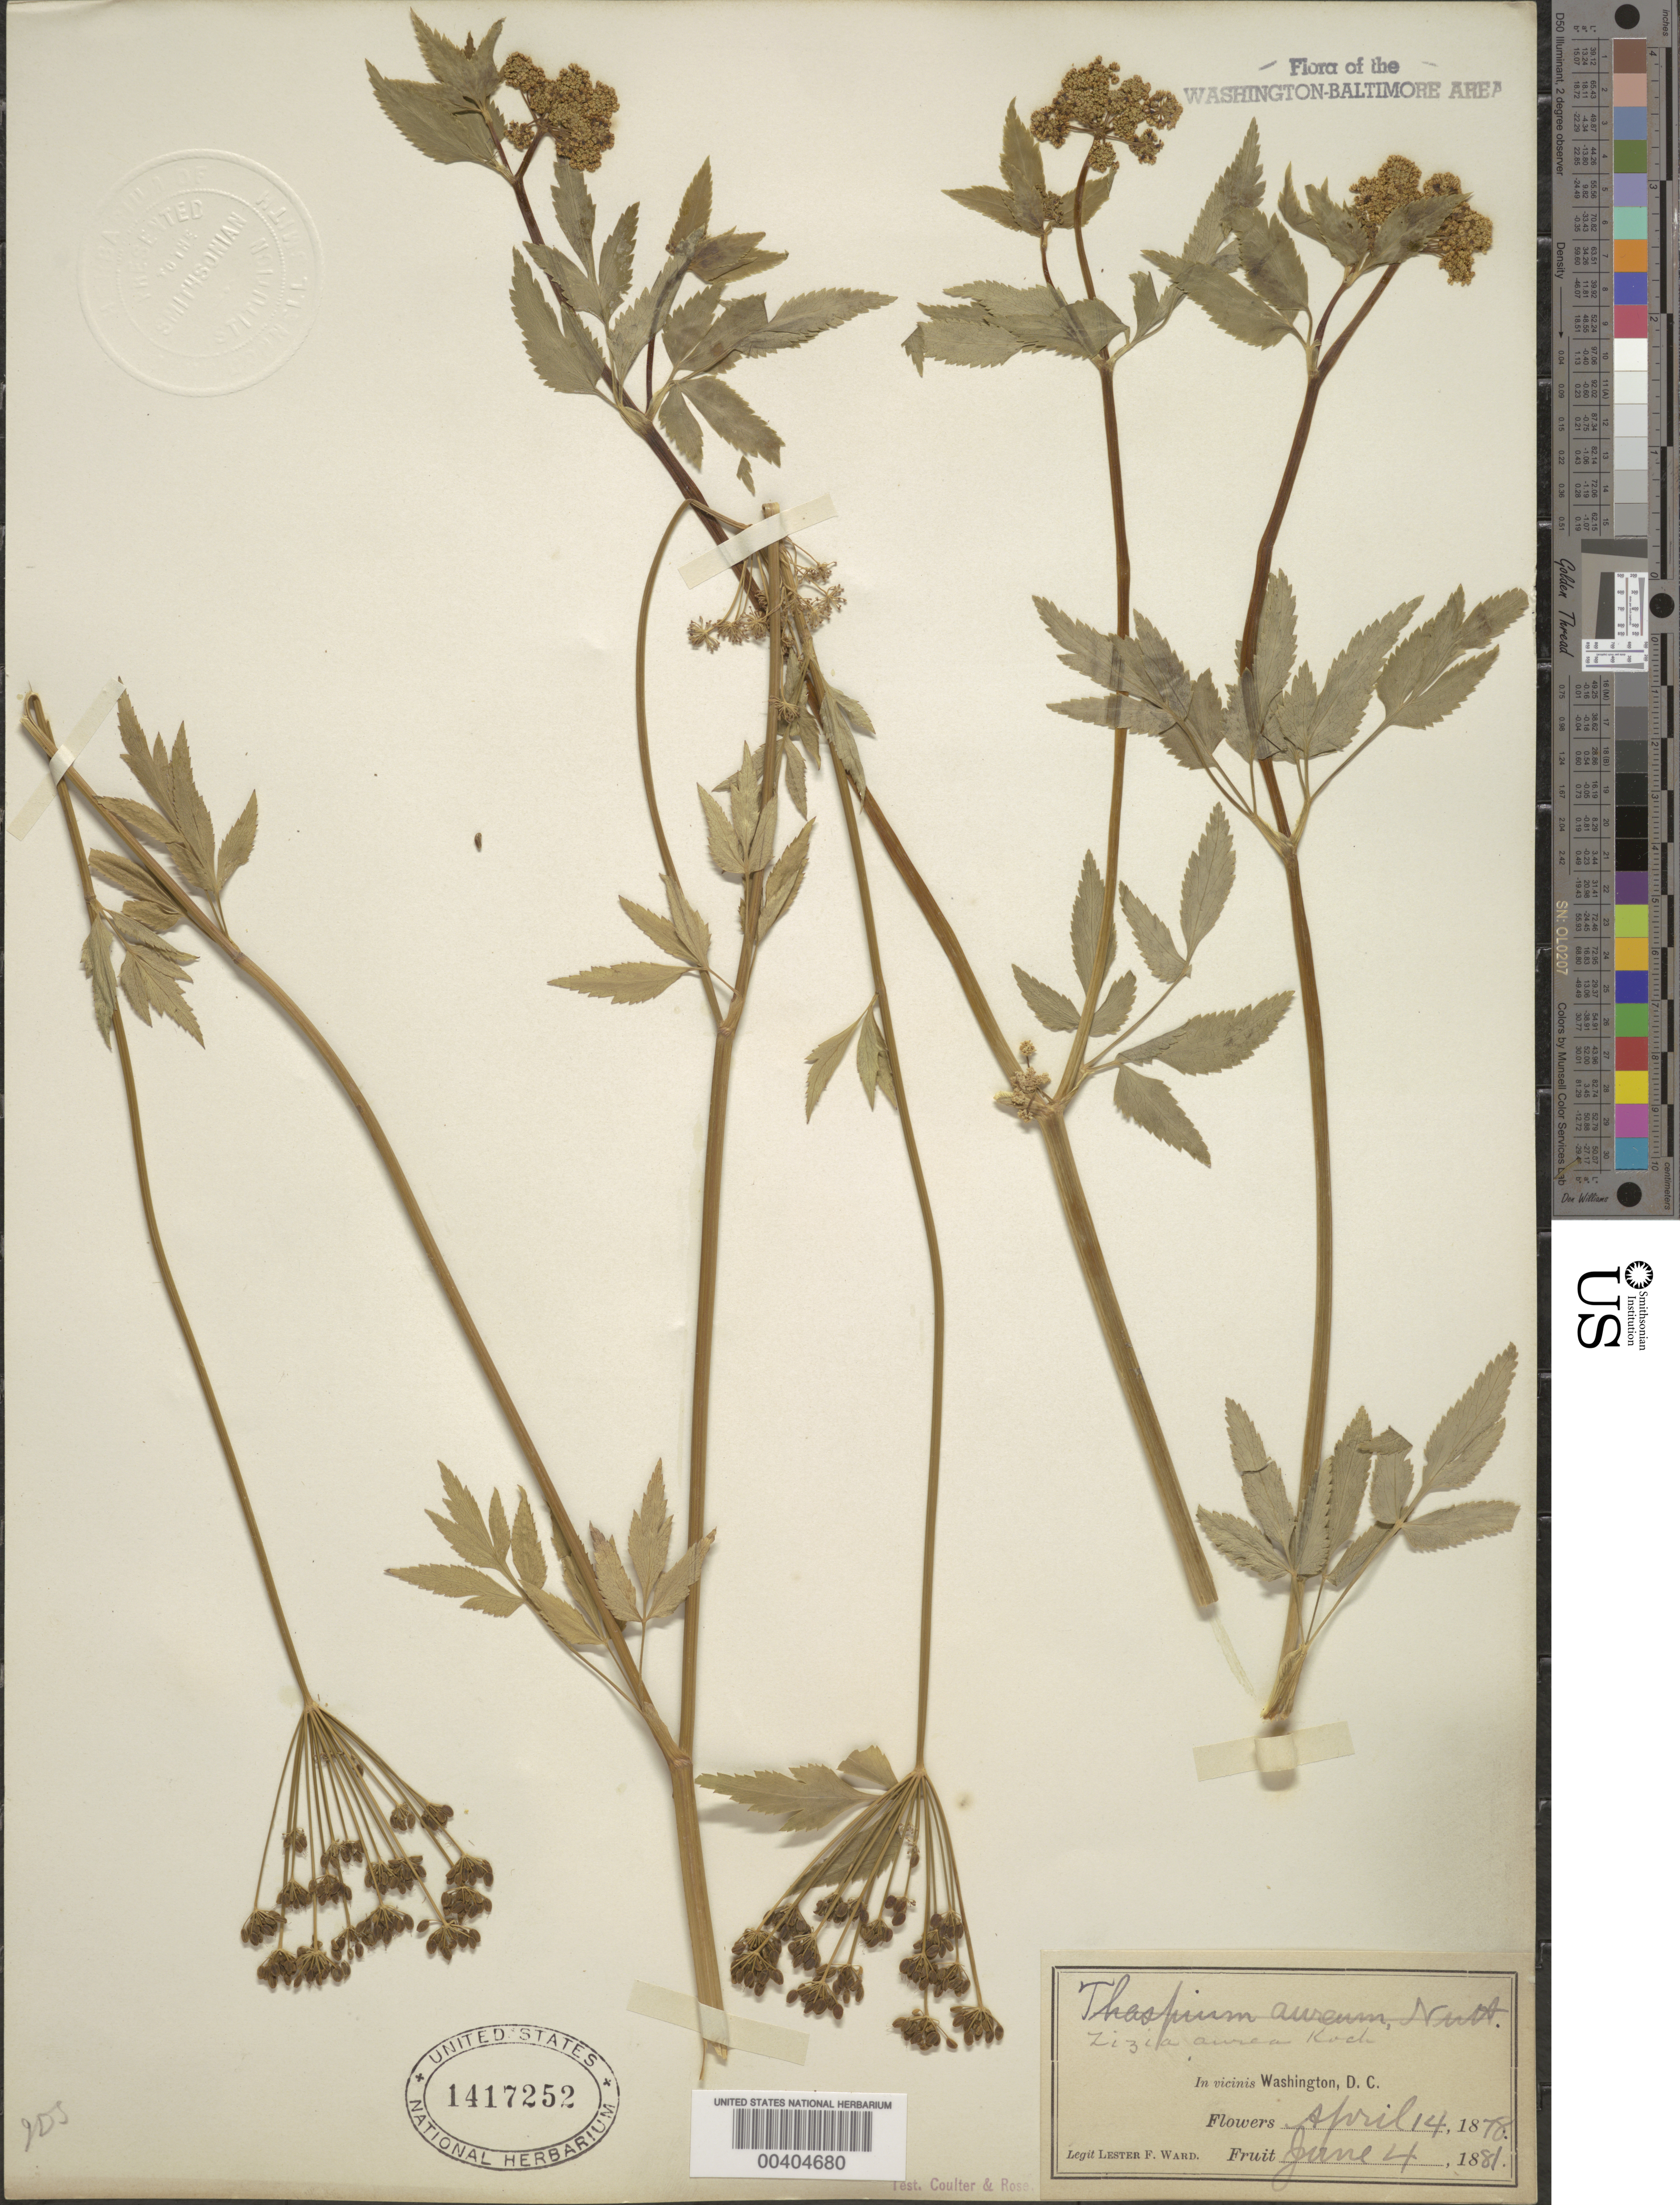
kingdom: Plantae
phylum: Tracheophyta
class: Magnoliopsida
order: Apiales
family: Apiaceae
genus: Zizia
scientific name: Zizia aurea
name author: (L.) Koch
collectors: L. F. Ward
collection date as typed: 14 Apr 1878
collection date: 1878-04-14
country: United States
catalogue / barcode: US 1417252